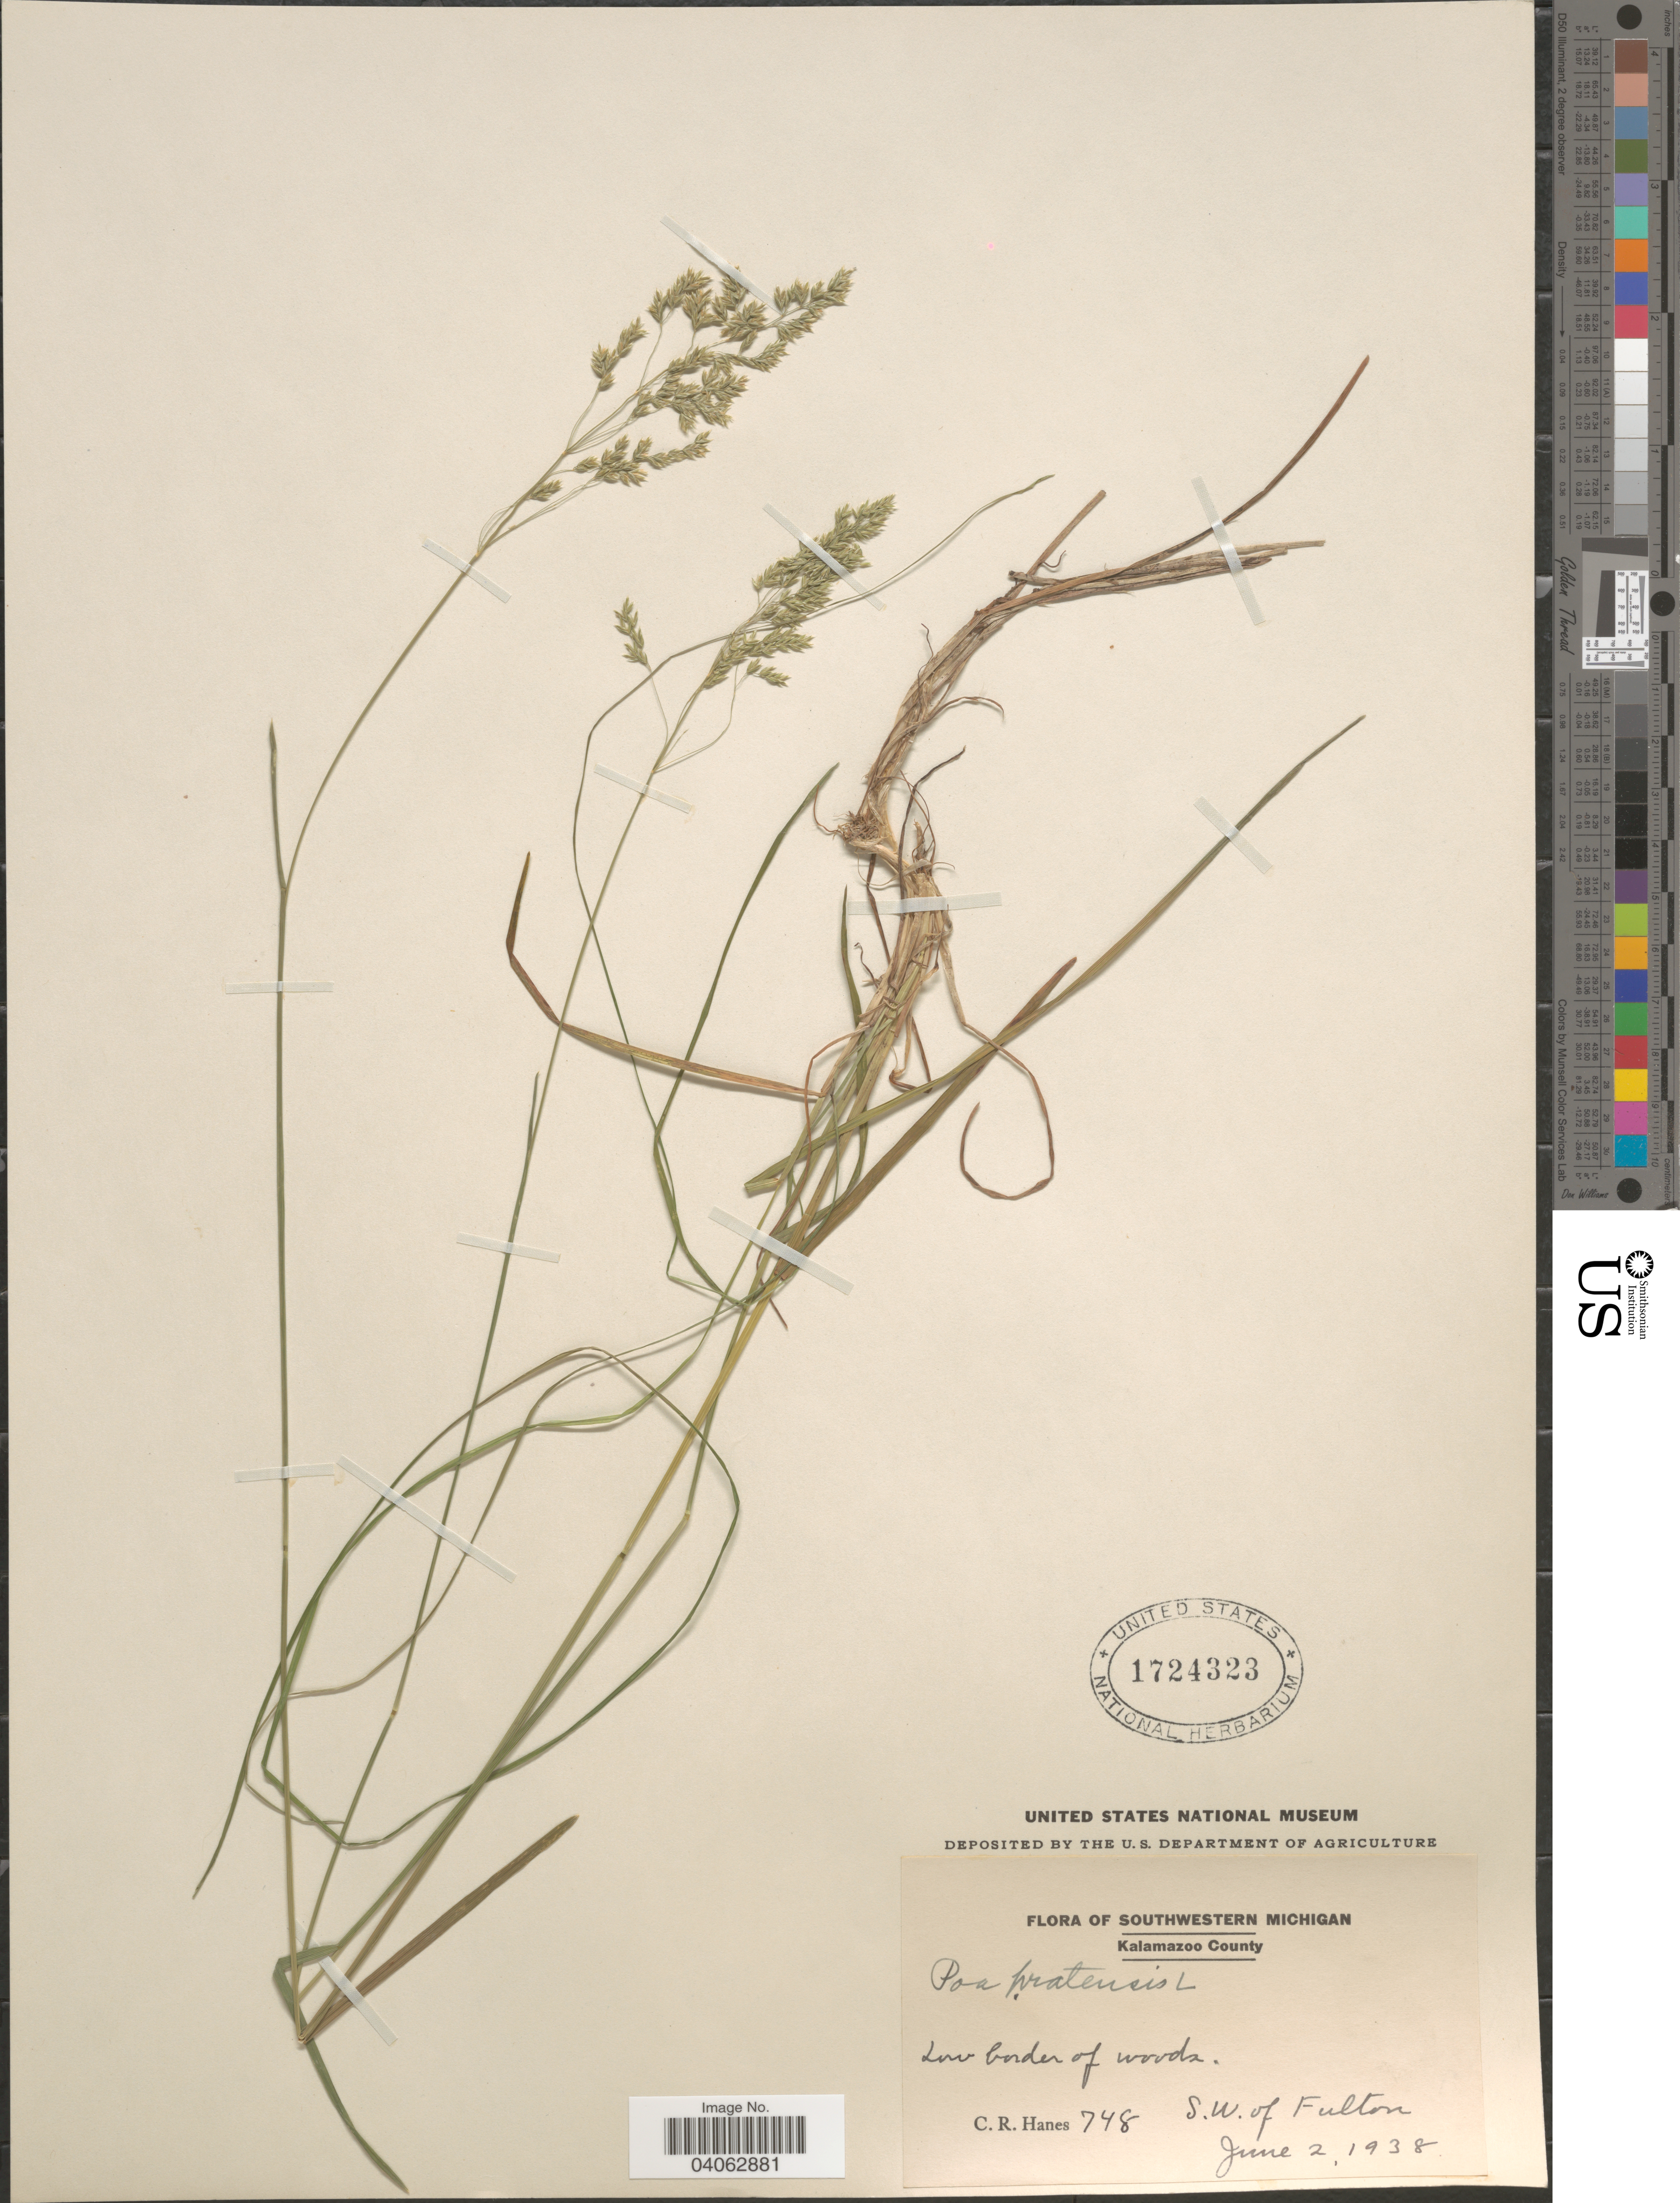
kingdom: Plantae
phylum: Tracheophyta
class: Liliopsida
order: Poales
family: Poaceae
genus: Poa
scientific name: Poa pratensis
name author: L.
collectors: C. Hanes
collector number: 748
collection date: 1938-06-02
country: United States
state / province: Michigan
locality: Southwestern Michigan. Kalamazoo County. S.W. of Fulton.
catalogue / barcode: US 1724323